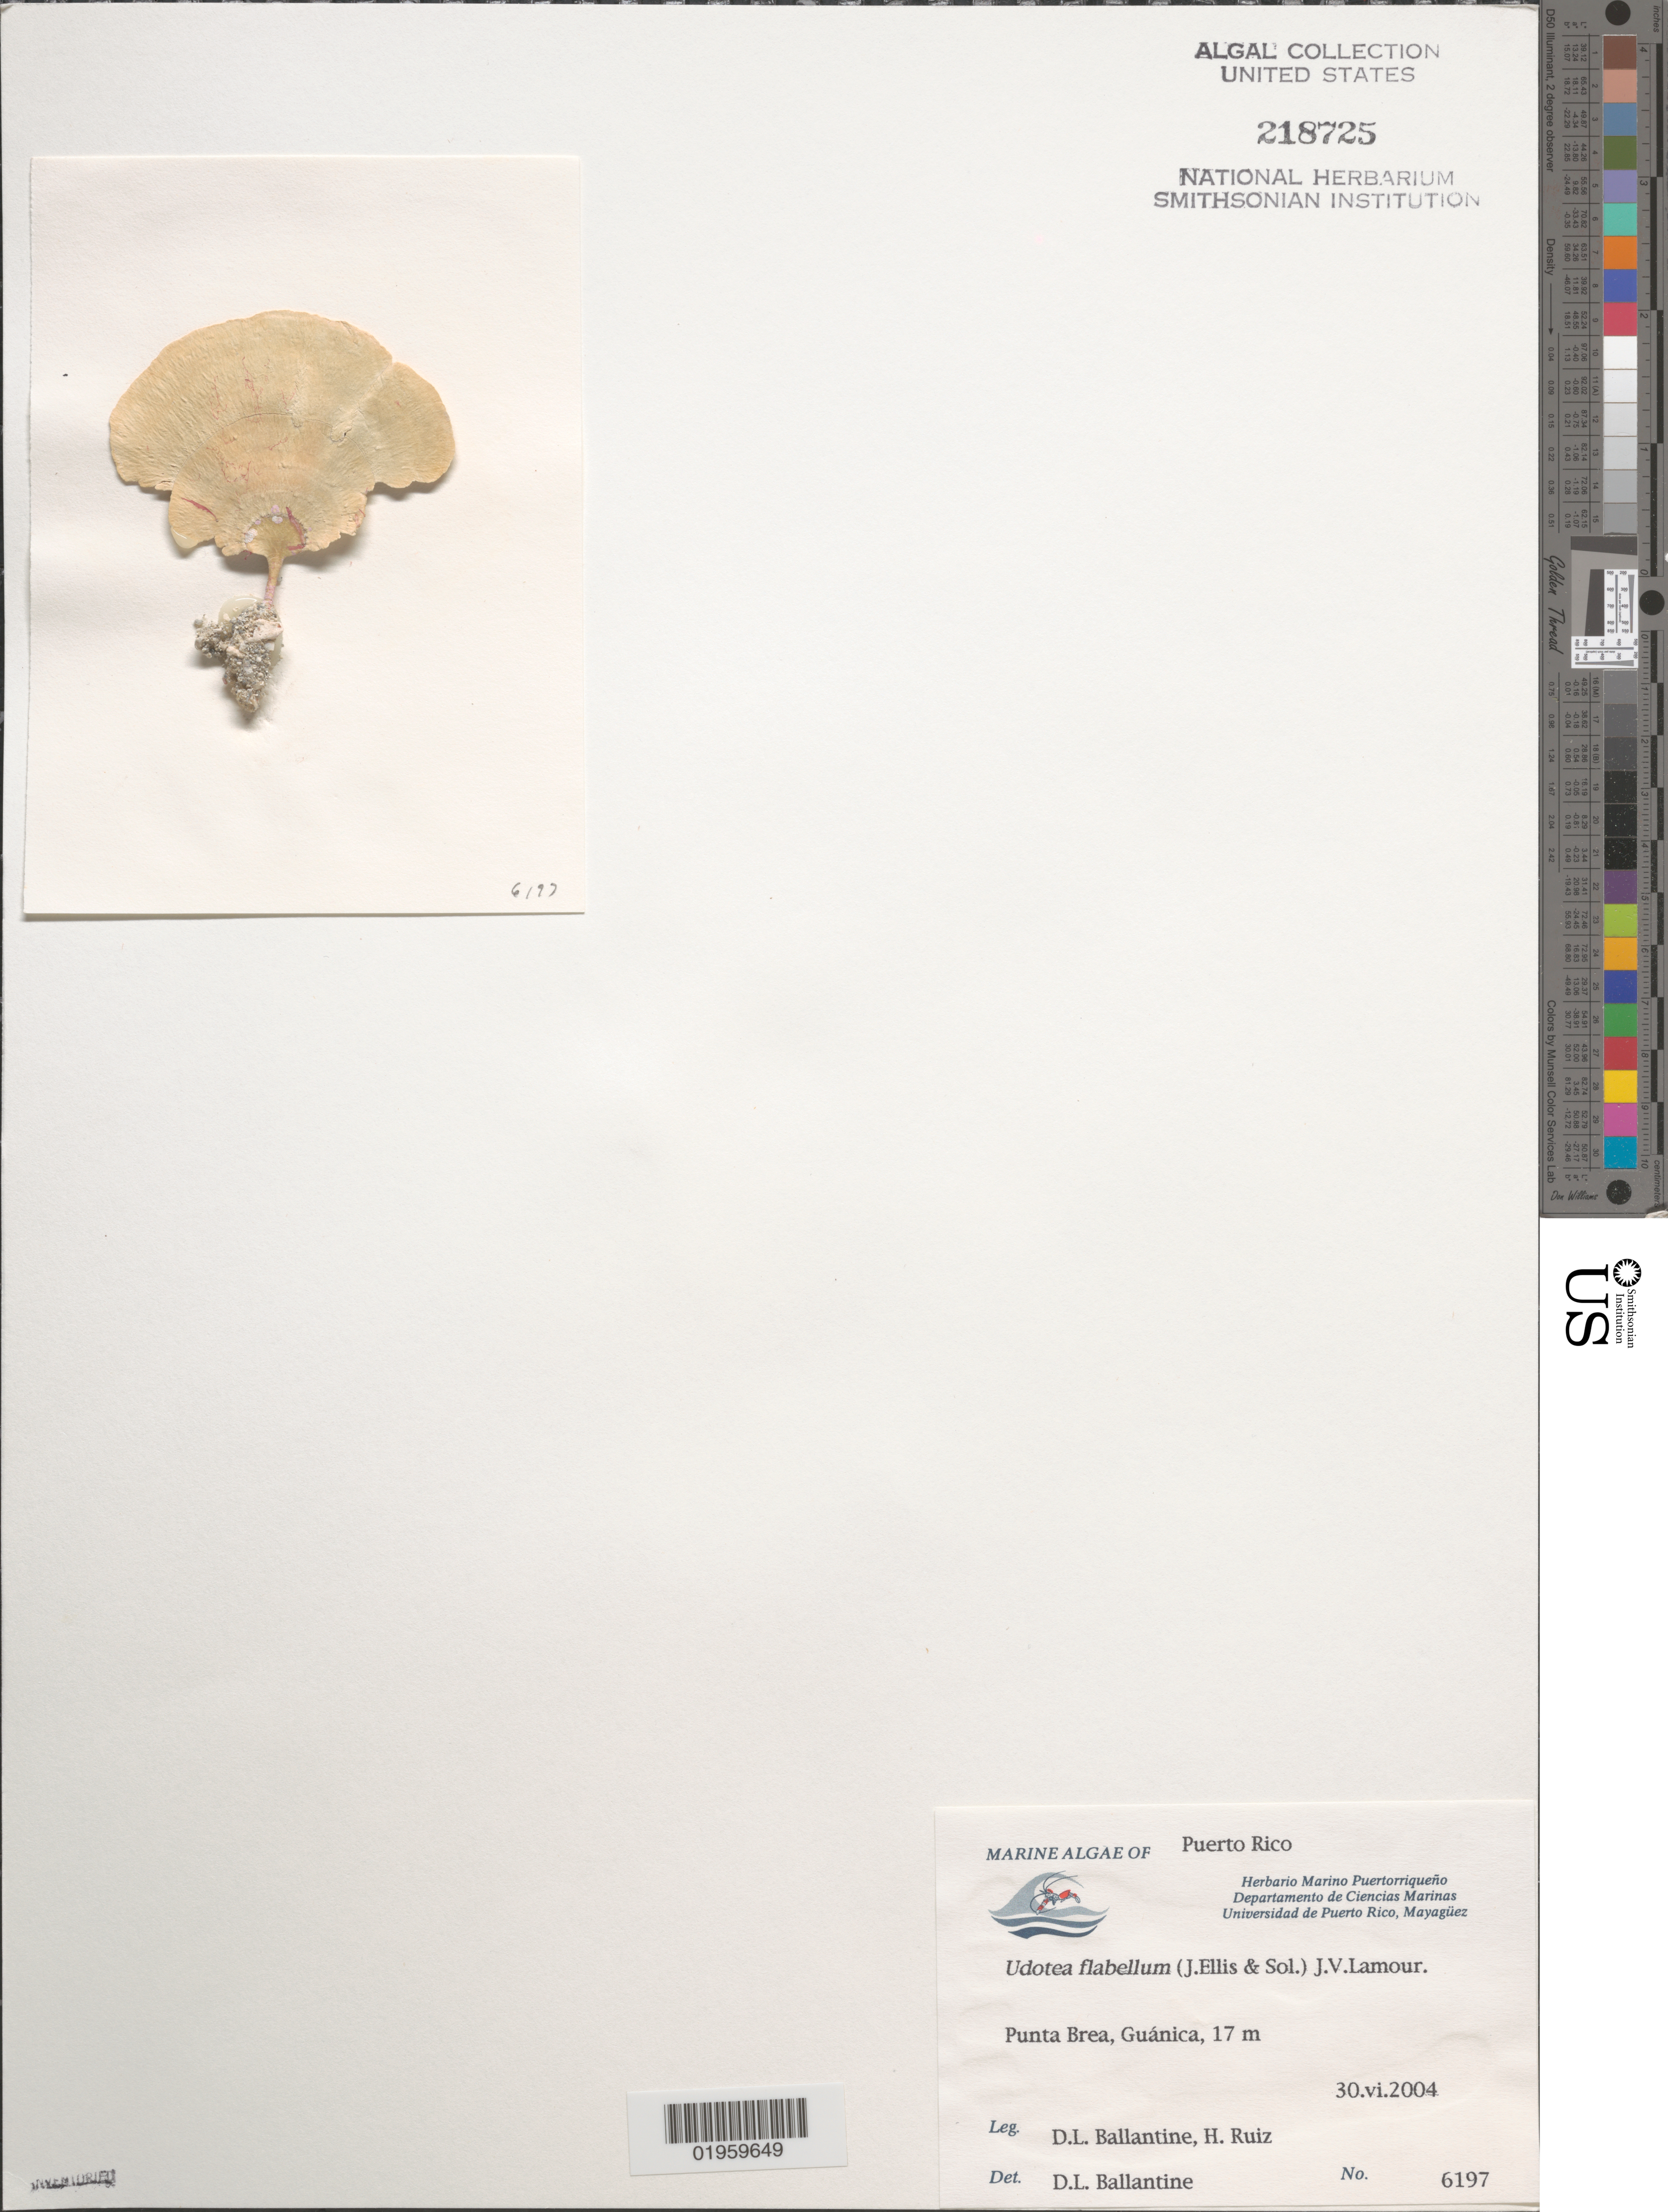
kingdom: Plantae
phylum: Chlorophyta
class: Ulvophyceae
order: Bryopsidales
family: Udoteaceae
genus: Udotea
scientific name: Udotea flabellum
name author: (J. Ellis & Sol.) M. Howe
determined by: Ballantine, D. L.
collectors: D.L. Ballantine & H. Ruiz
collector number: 6197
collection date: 2004-06-30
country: Puerto Rico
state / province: Guanica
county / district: Punta Brea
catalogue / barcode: US 218725